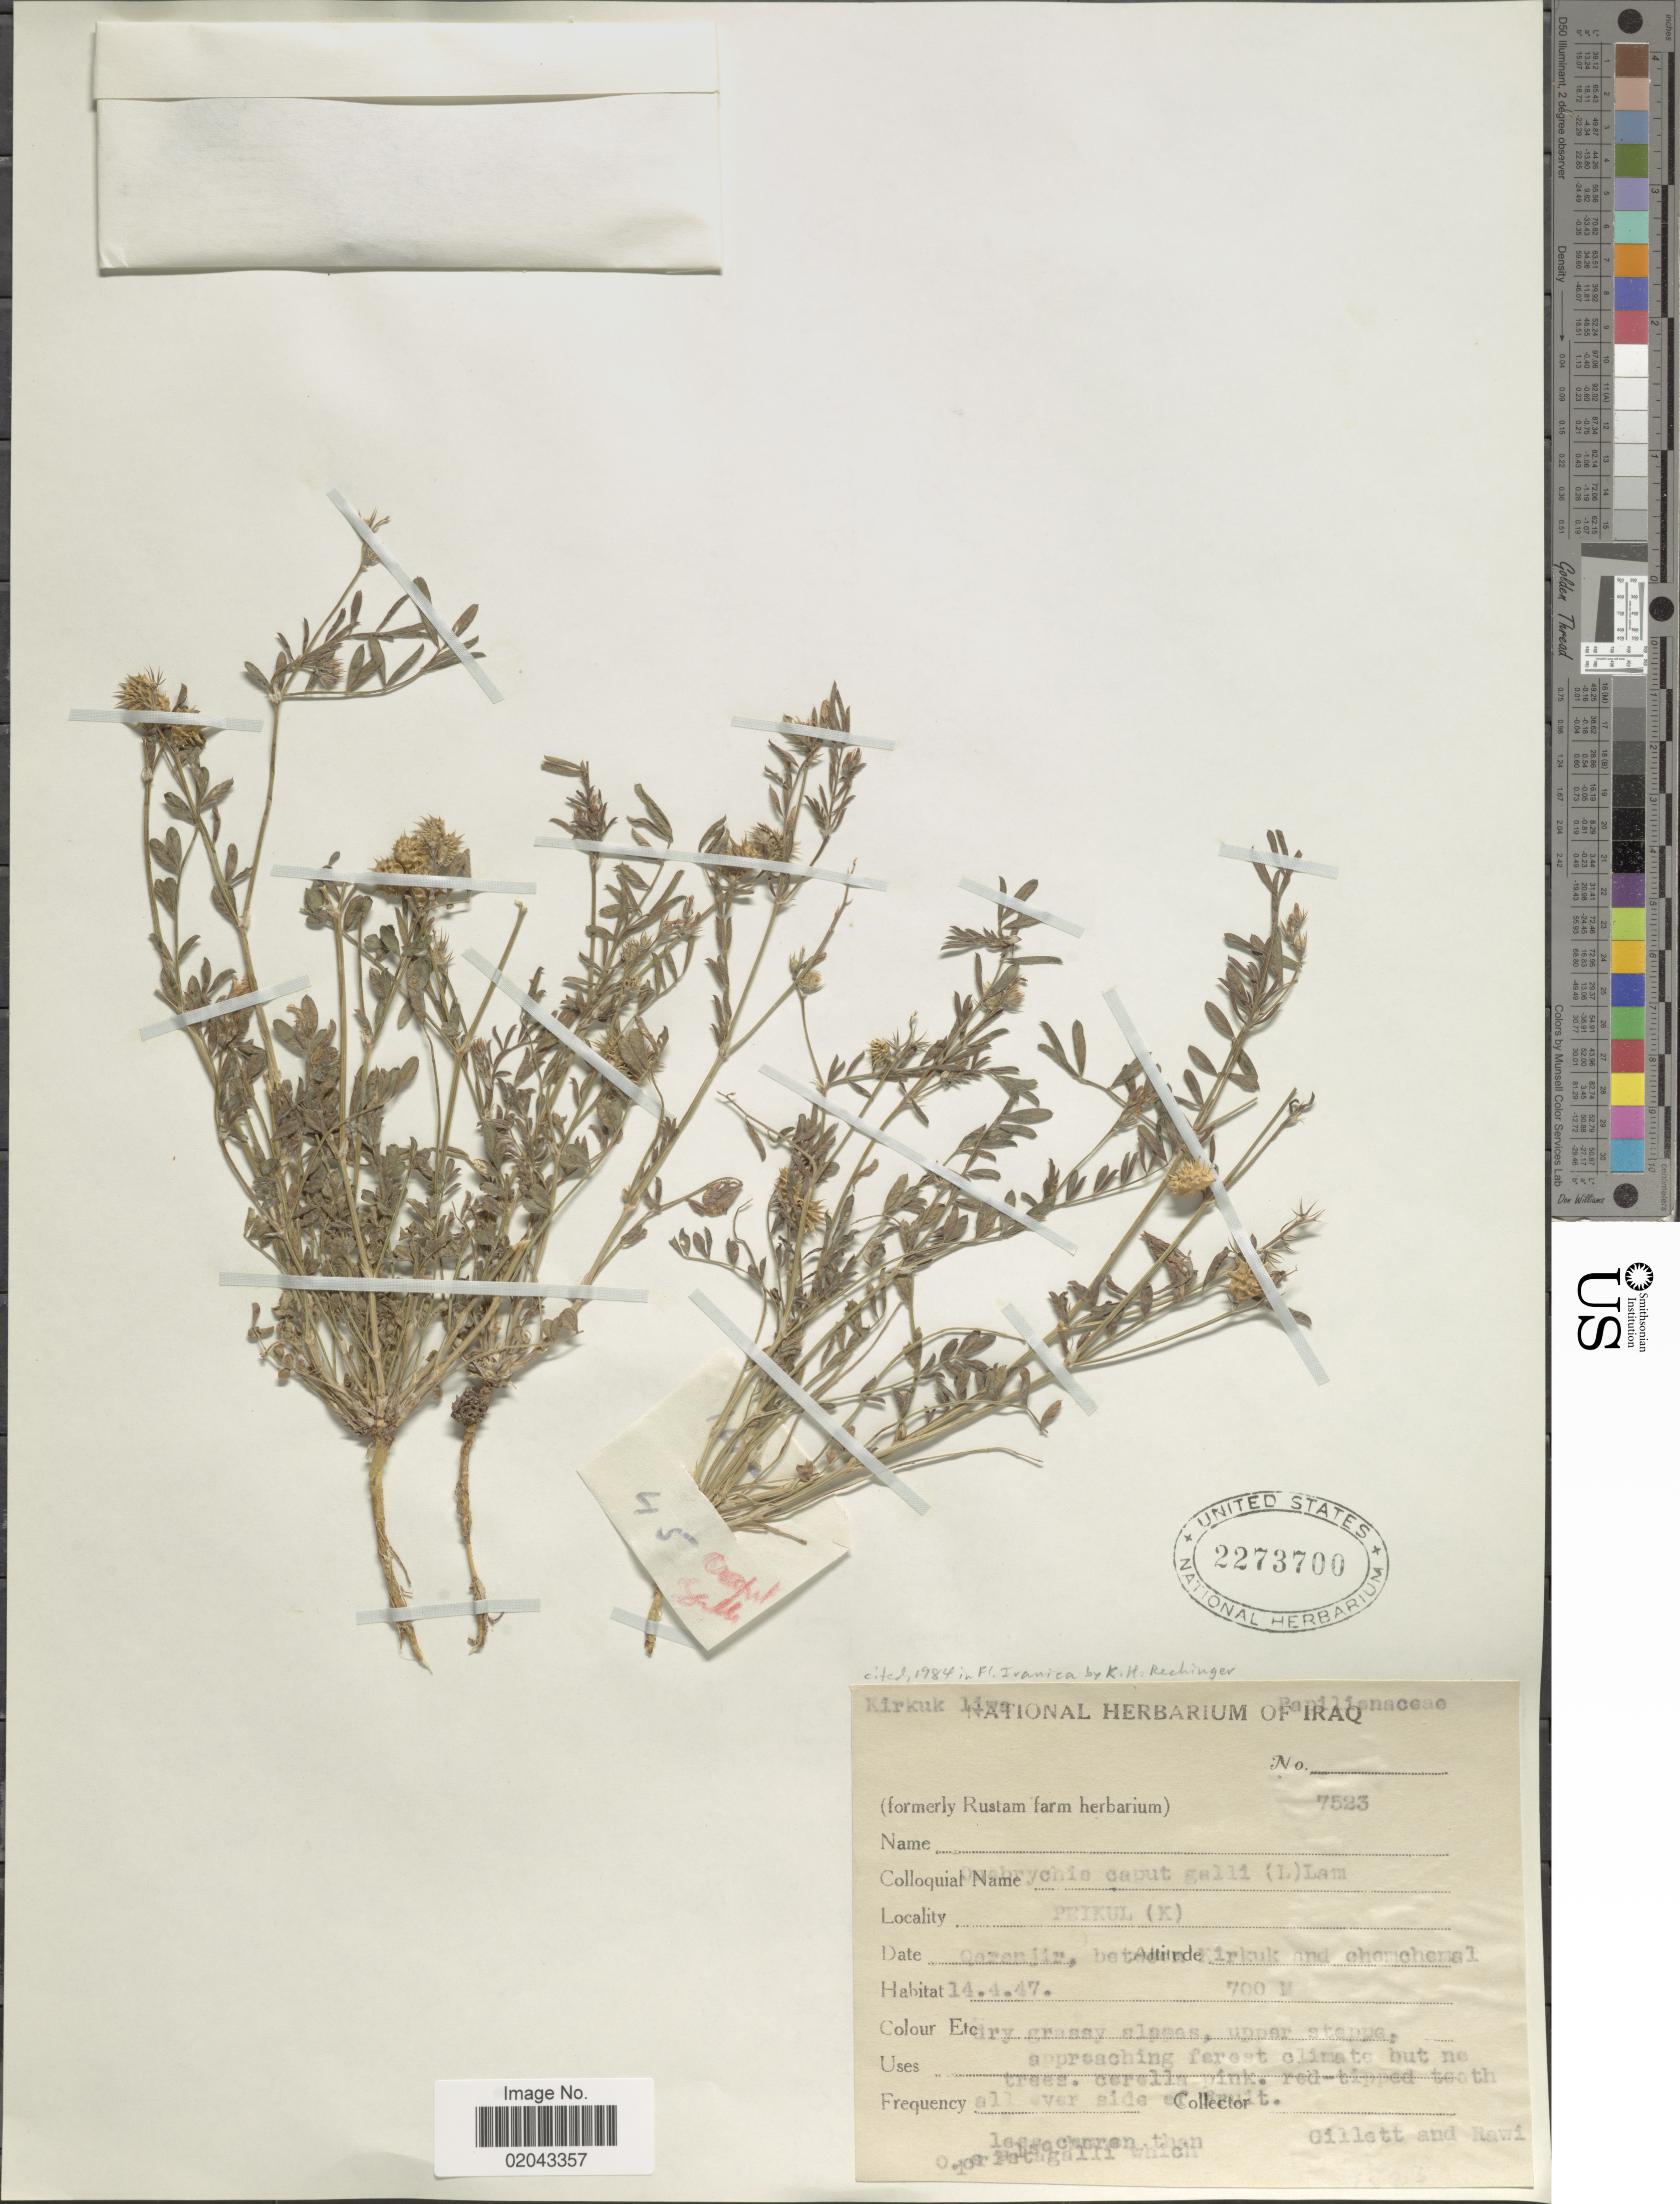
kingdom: Plantae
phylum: Tracheophyta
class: Magnoliopsida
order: Fabales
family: Fabaceae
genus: Onobrychis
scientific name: Onobrychis caput-galli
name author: (L.) Lam.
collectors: Gillett, -- & -. Rawi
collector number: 7523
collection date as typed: Transcribed d/m/y: 14/4/47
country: Iraq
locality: Peikul (K)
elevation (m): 700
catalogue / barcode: US 2273700